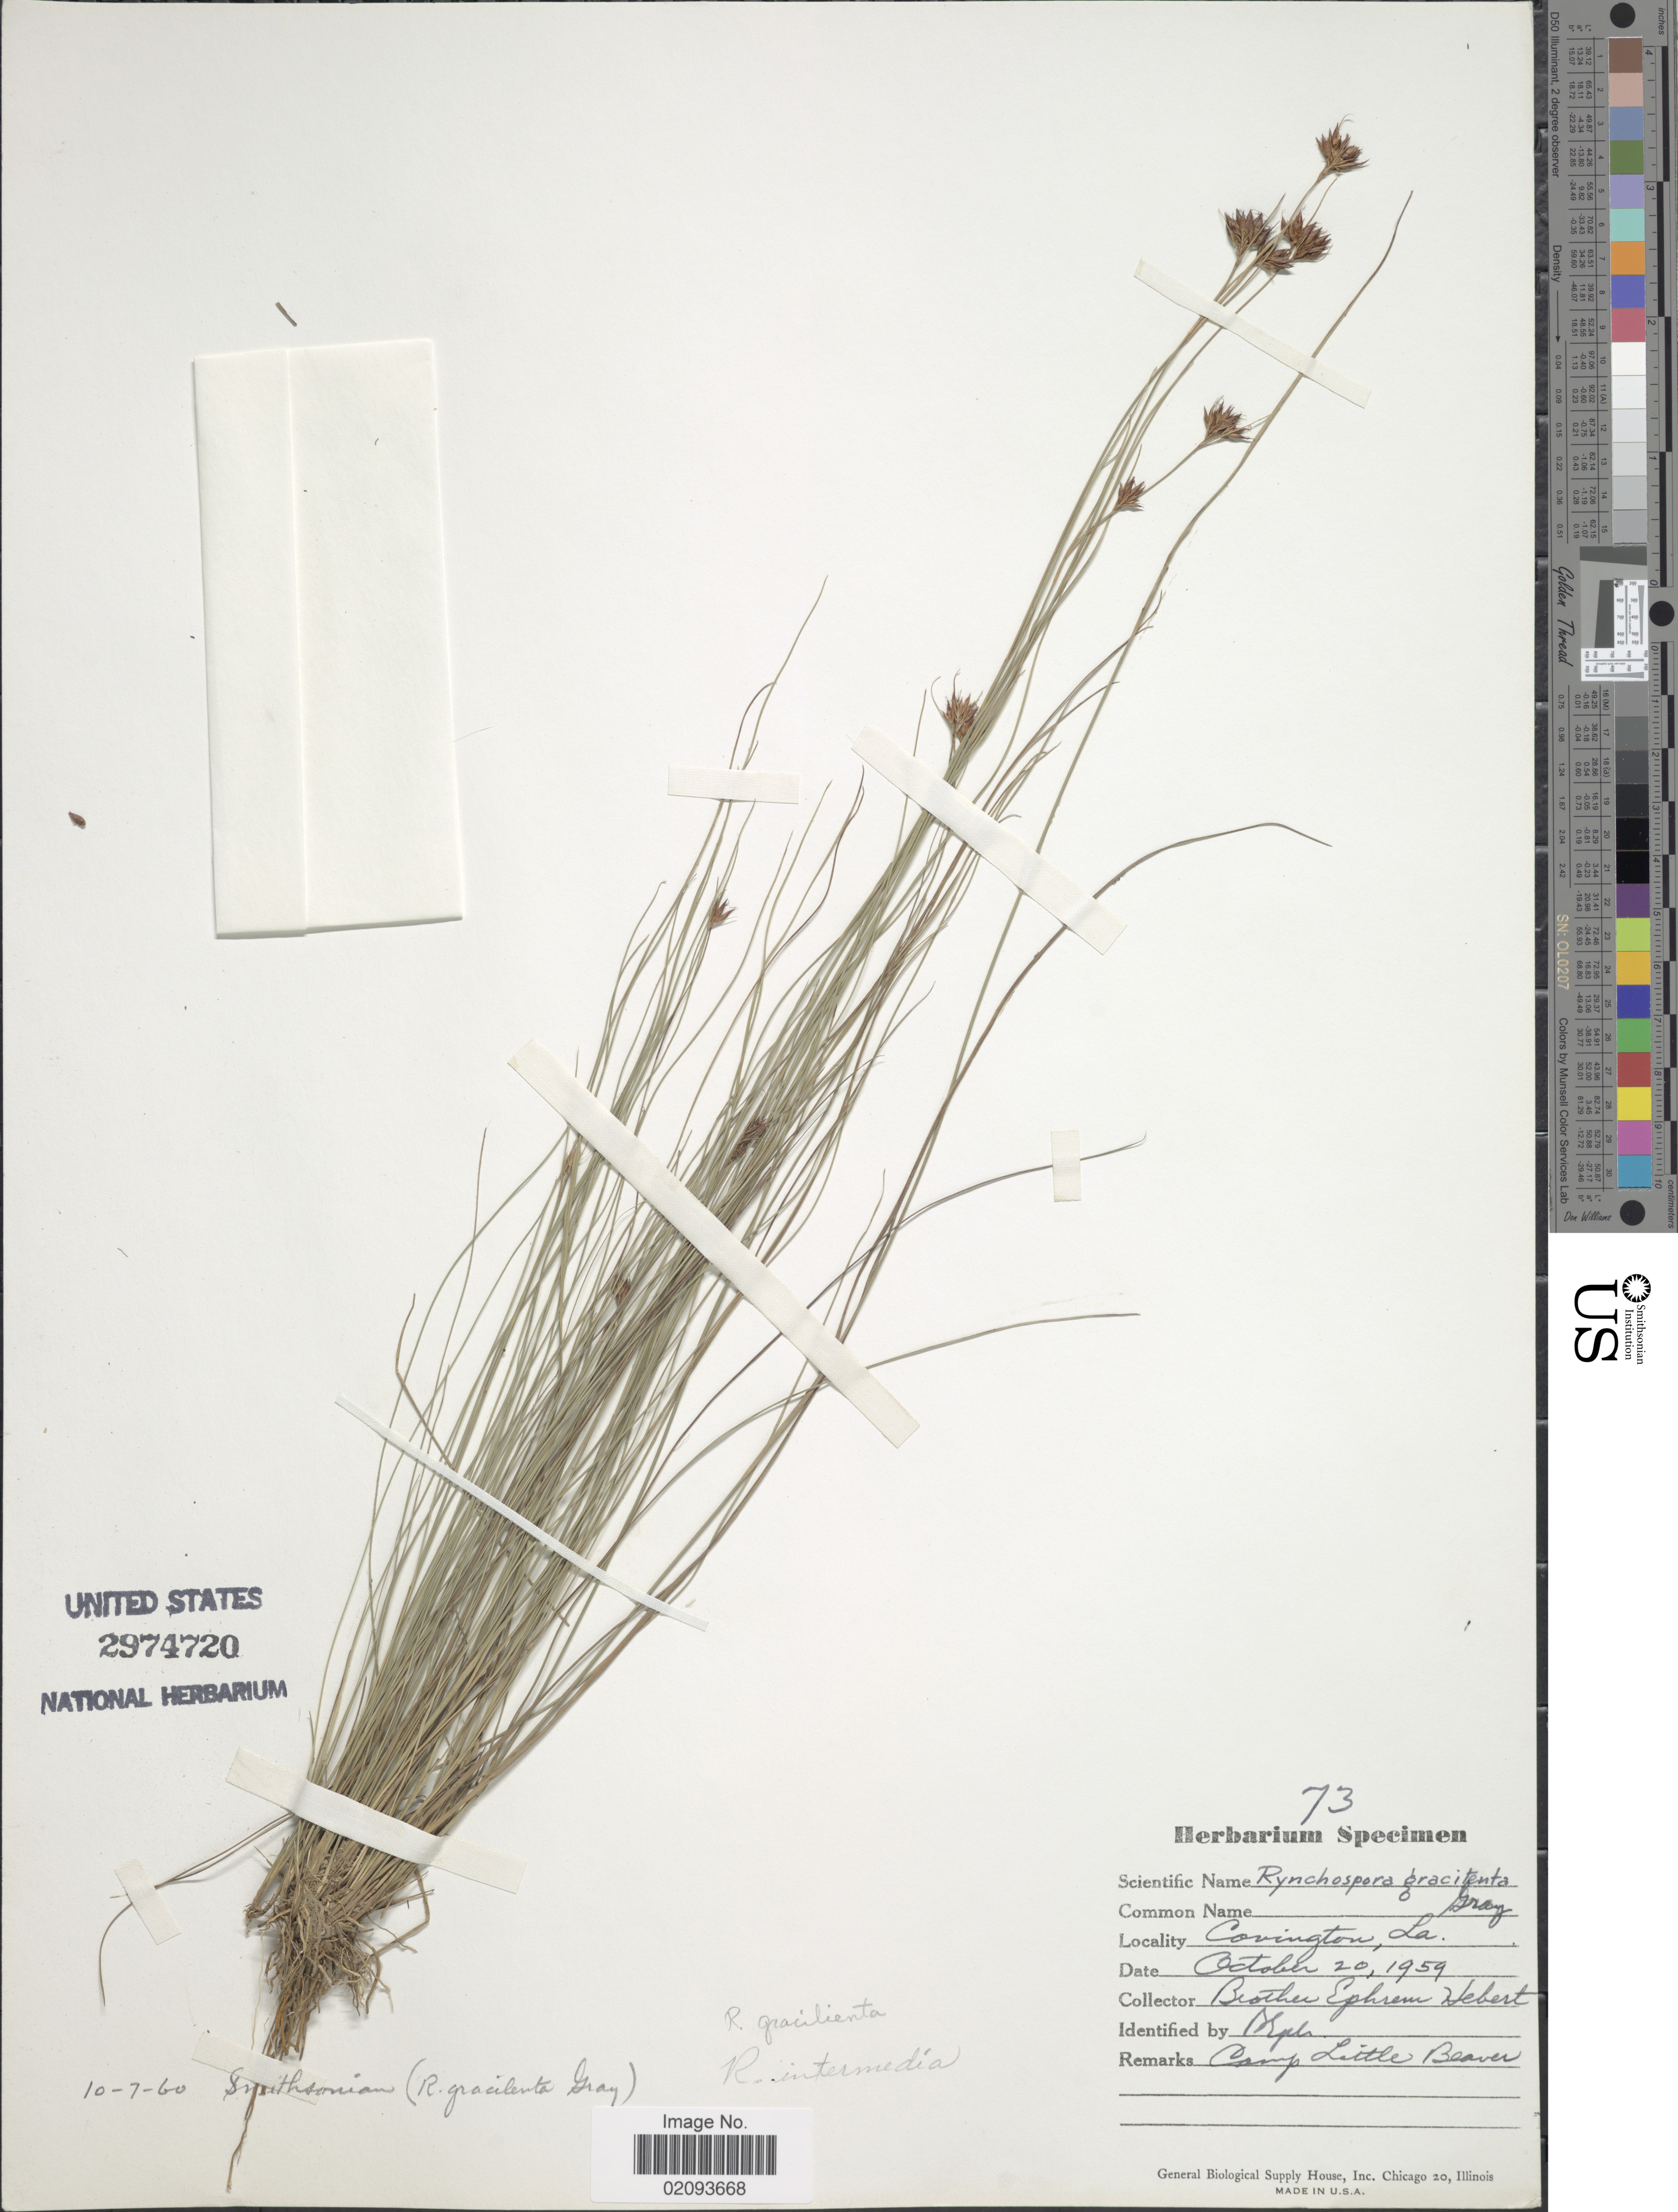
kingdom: Plantae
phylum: Tracheophyta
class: Liliopsida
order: Poales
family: Cyperaceae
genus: Rhynchospora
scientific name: Rhynchospora gracilenta A. Gray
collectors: E. Hebert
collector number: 73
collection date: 1959-10-20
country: United States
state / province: Louisiana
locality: Covington, Camp Little Beaver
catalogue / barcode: US 2974720